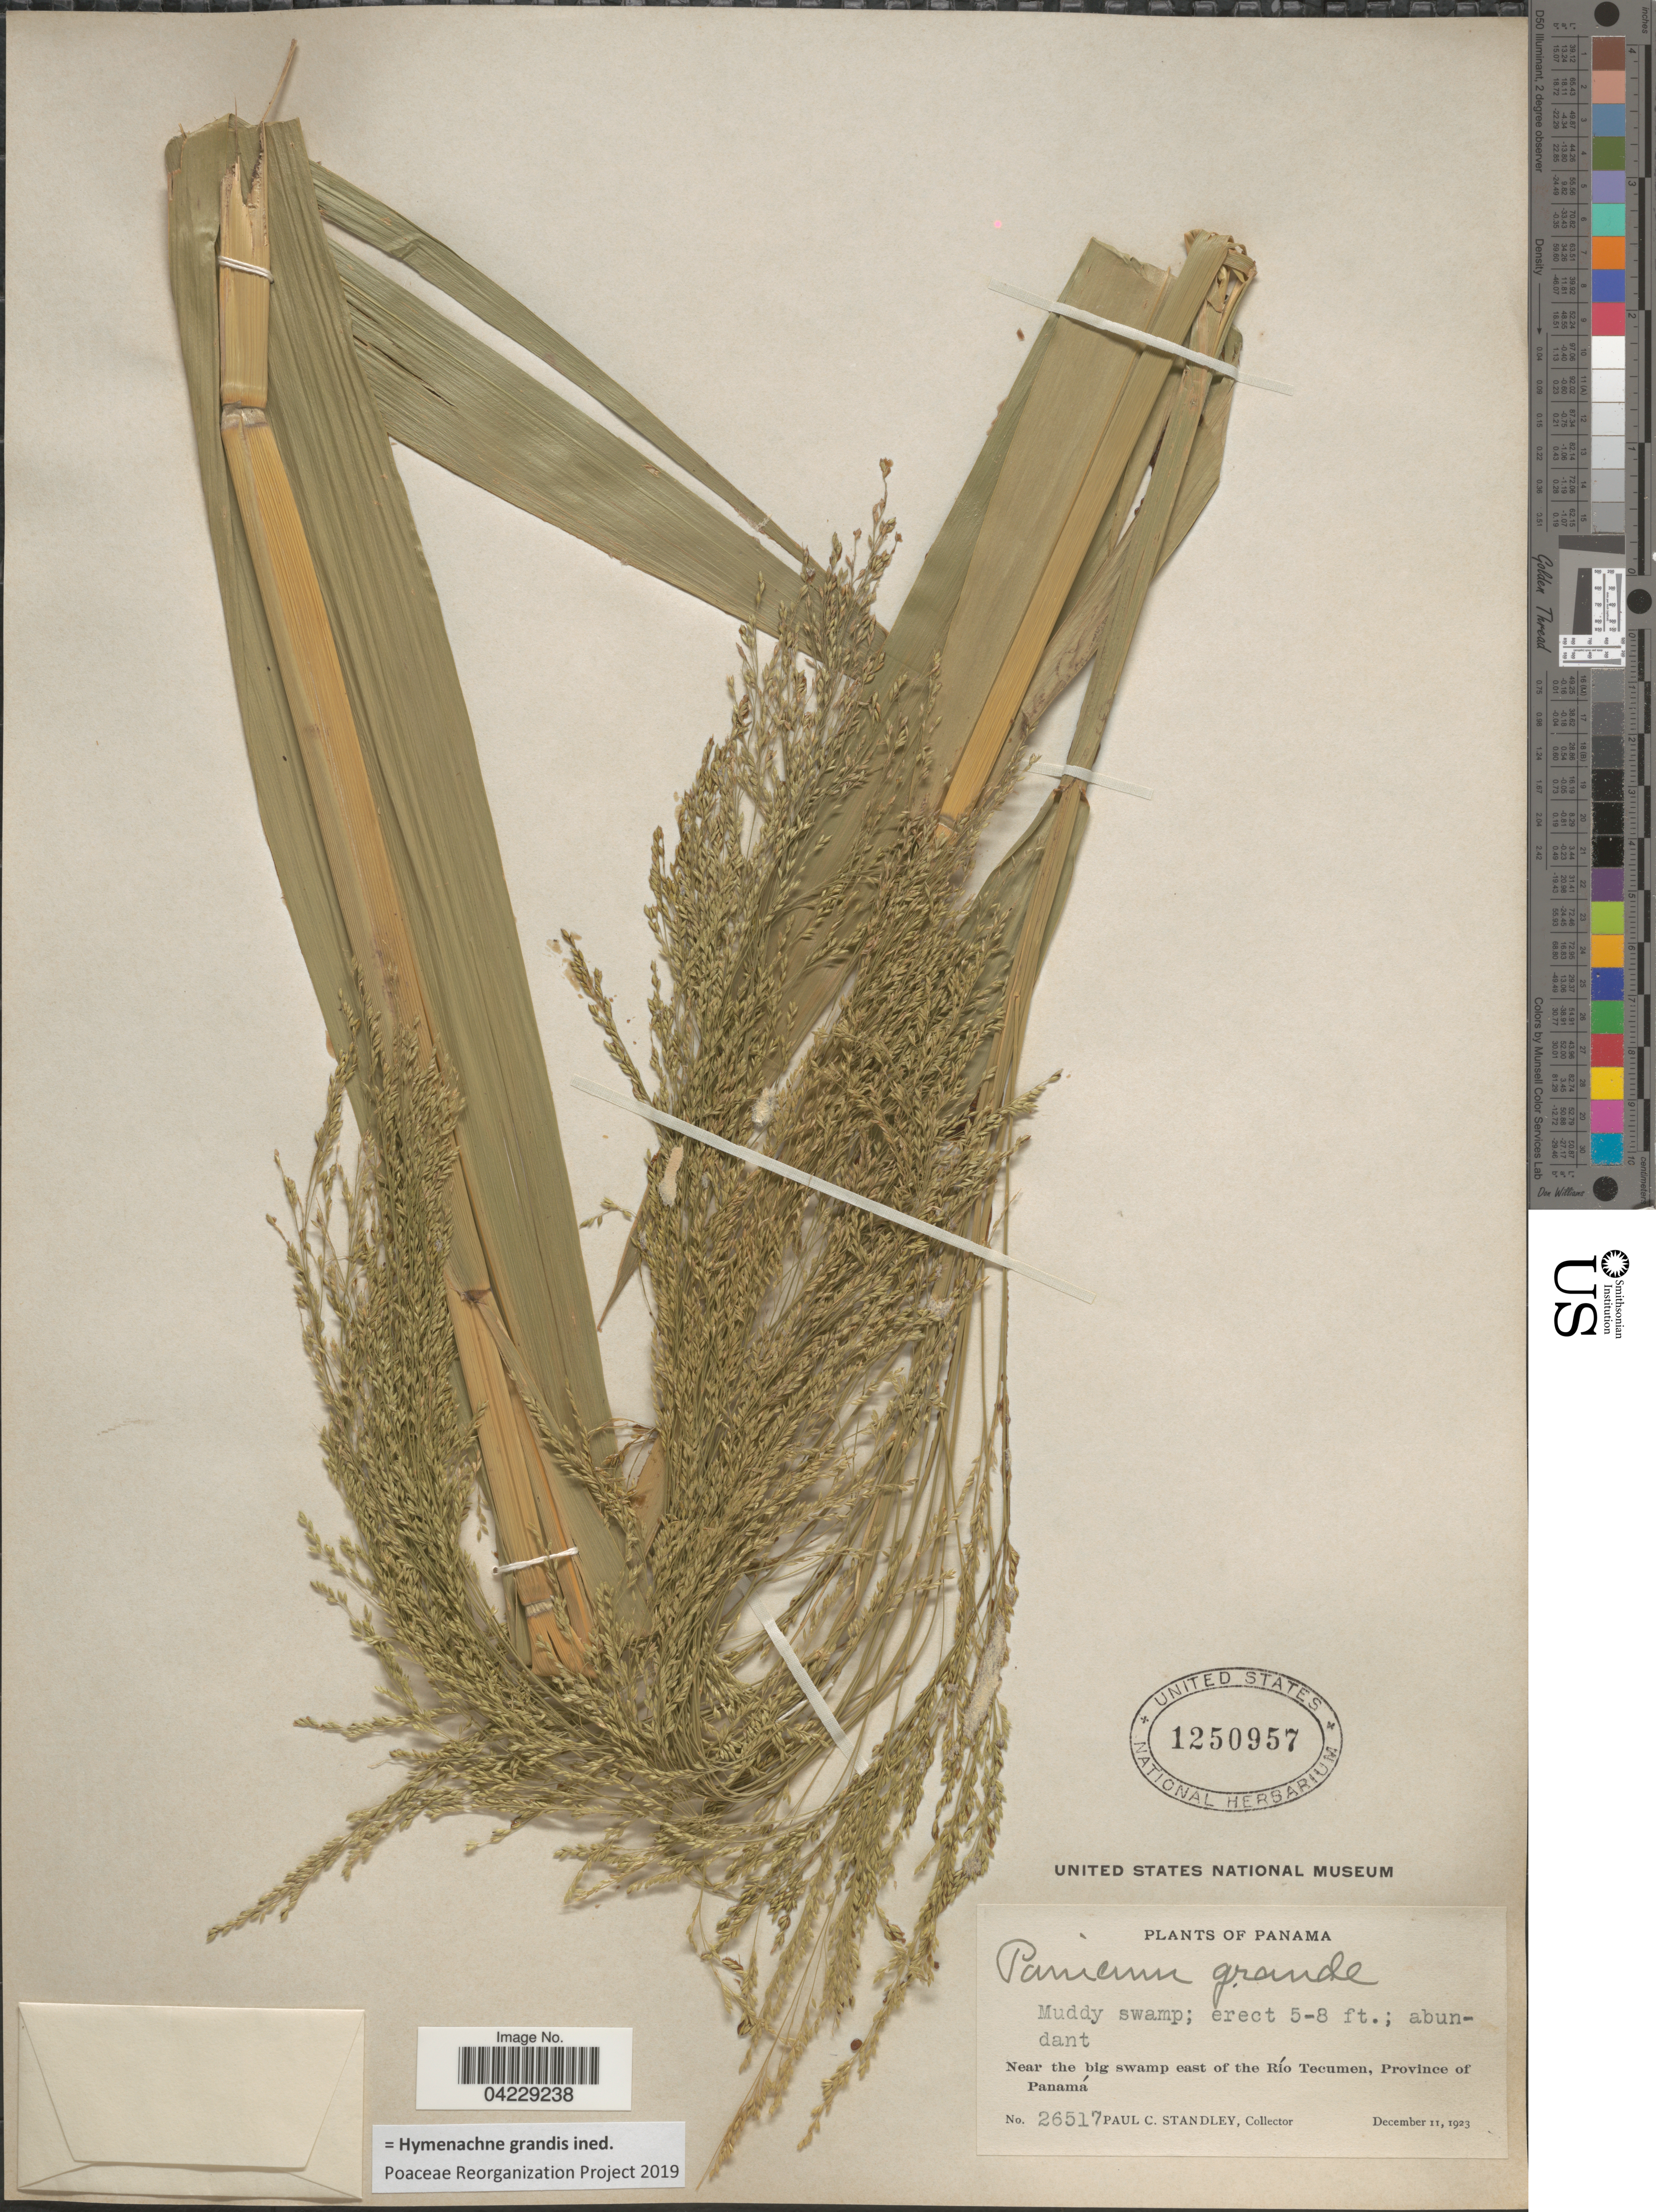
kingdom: Plantae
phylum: Tracheophyta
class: Liliopsida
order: Poales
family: Poaceae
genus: Hymenachne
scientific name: Hymenachne grandis ined. prp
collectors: P. C. Standley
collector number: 26517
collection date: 1923-12-11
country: Panama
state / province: Panamá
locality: Near the big swamp east of the Río Tecumen.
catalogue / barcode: US 1250957